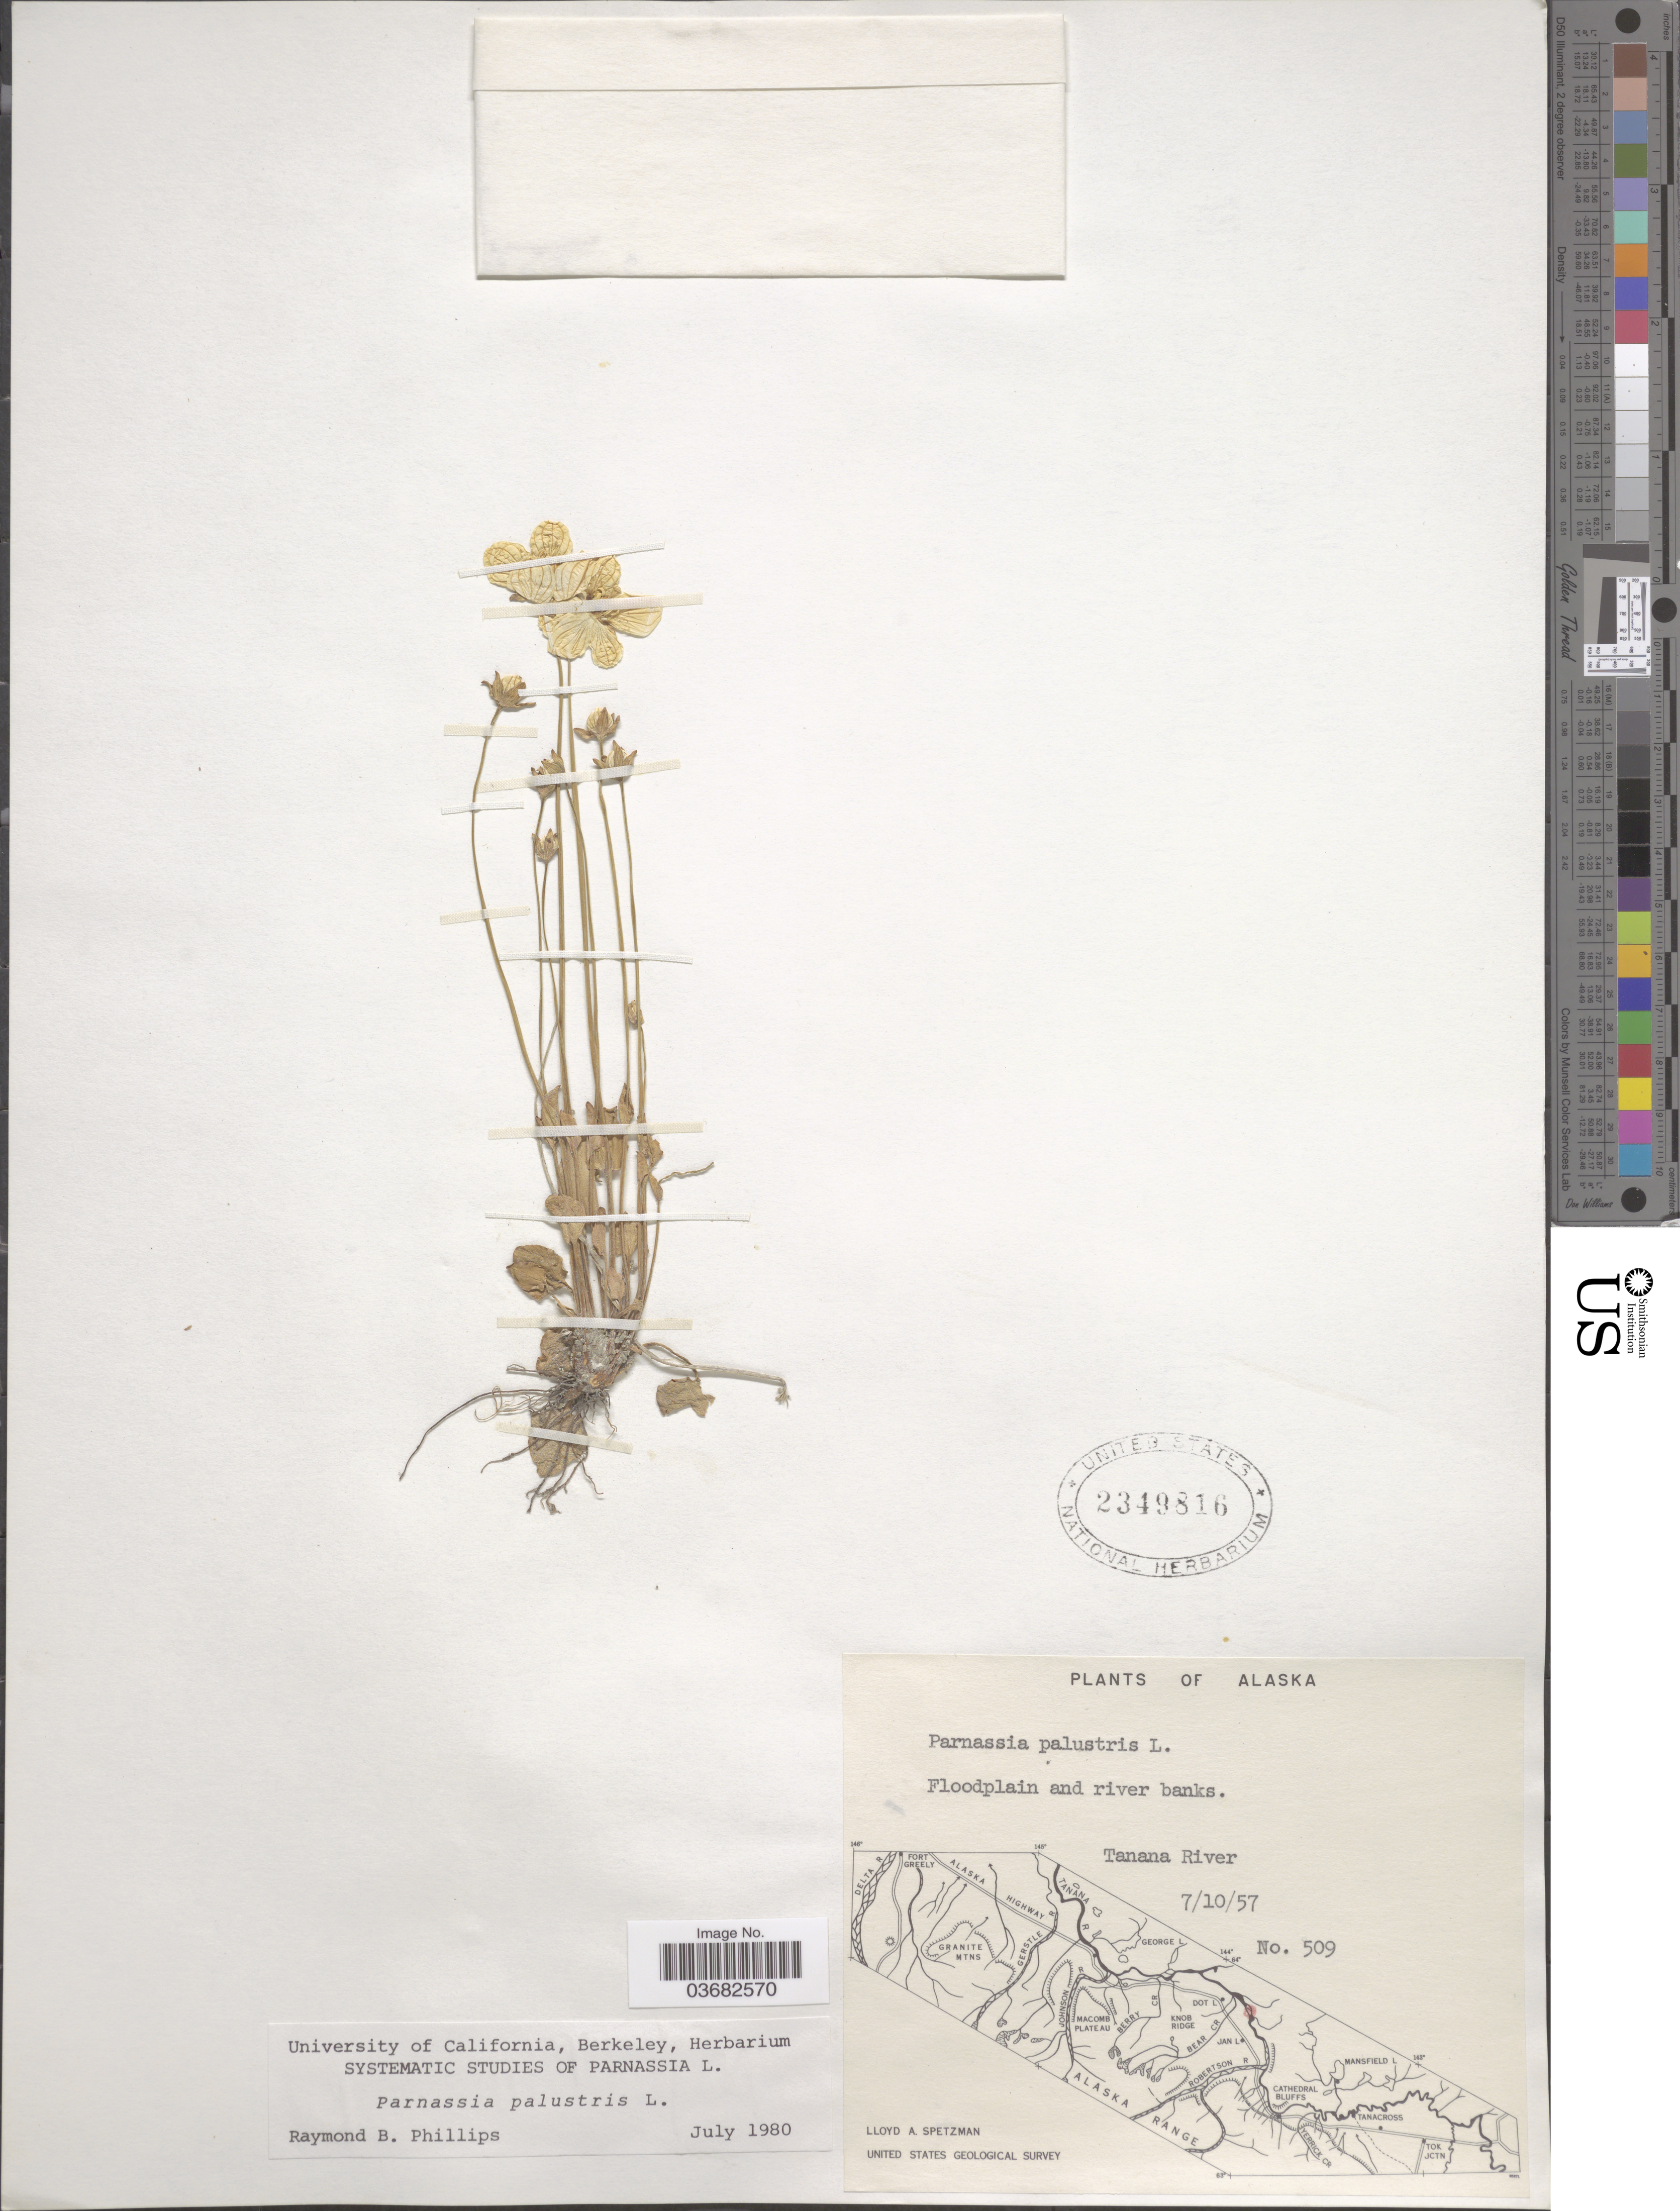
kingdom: Plantae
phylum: Tracheophyta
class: Magnoliopsida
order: Celastrales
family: Parnassiaceae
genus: Parnassia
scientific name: Parnassia palustris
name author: L.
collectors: L. Spetzman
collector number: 509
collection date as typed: Transcribed d/m/y: 10/7/57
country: United States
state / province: Alaska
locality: Floodplain and river banks. Tanana River. Geological Survey.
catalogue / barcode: US 2349816